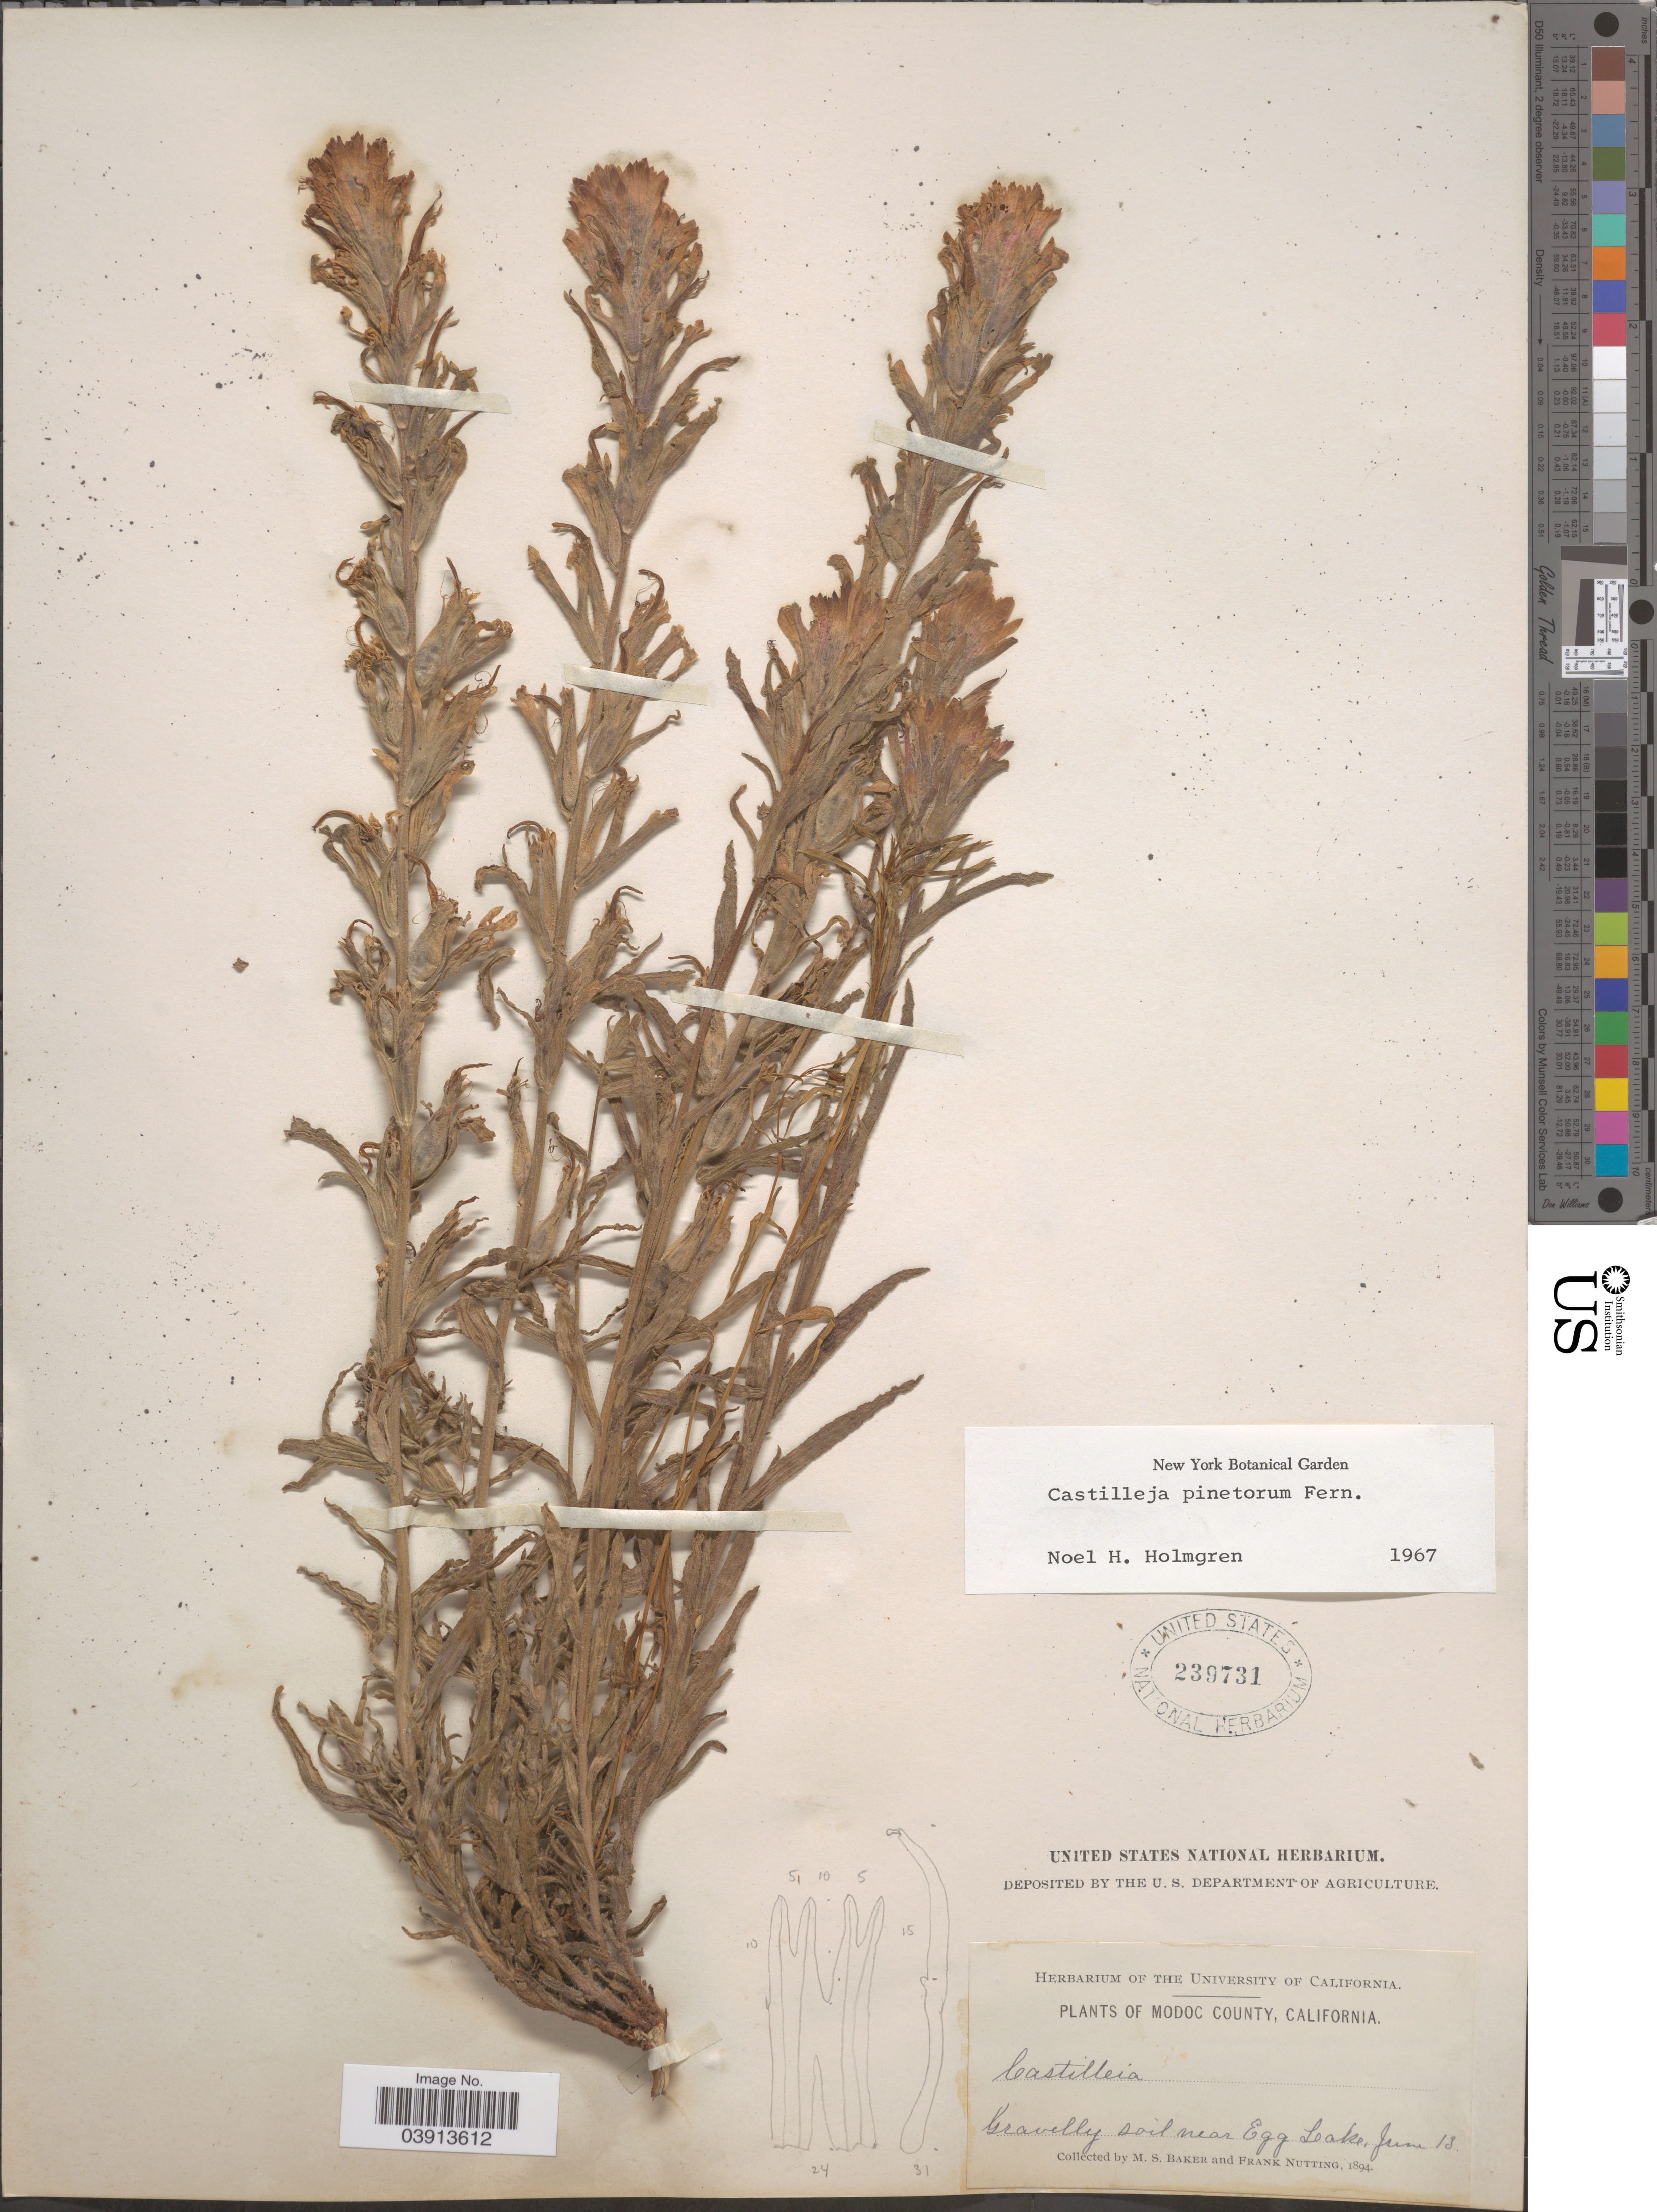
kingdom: Plantae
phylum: Tracheophyta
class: Magnoliopsida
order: Lamiales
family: Orobanchaceae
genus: Castilleja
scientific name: Castilleja pinetorum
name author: Fernald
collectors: M. S. Baker & F. Nutting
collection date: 1894-06-13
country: United States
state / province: California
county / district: Modoc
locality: Modoc County. Gravelly soil near Egg Lake.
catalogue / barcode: US 239731